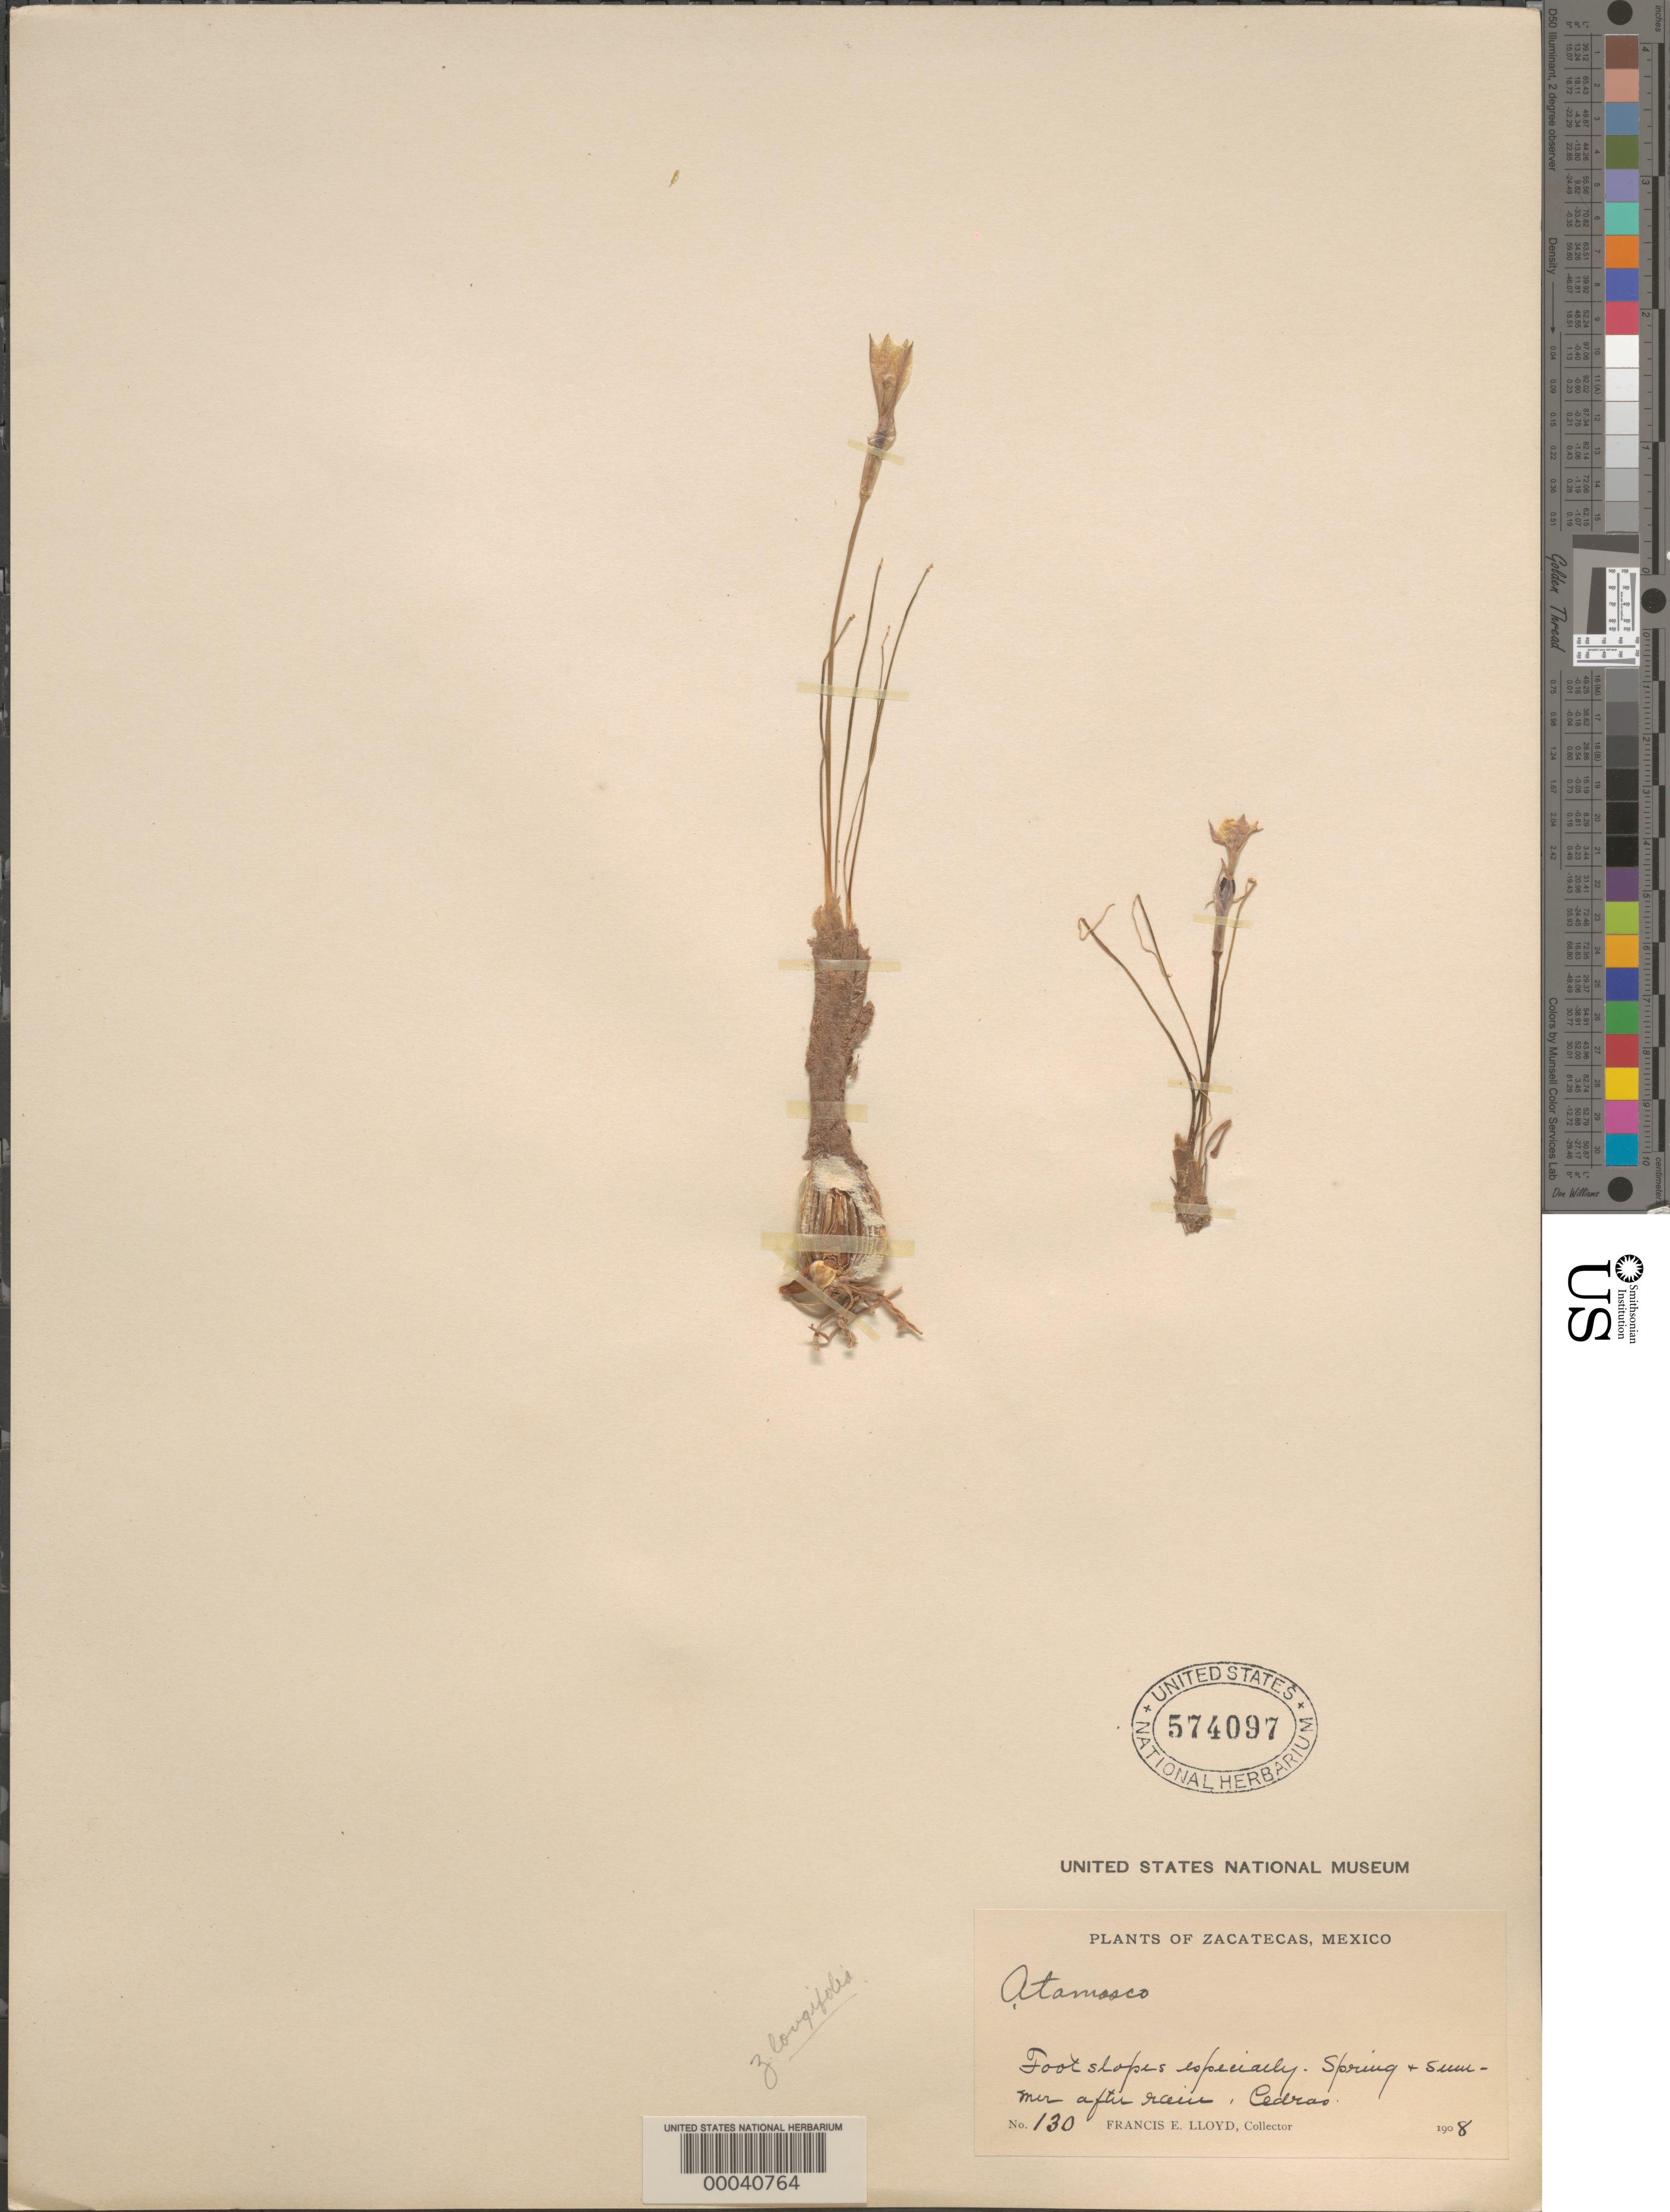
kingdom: Plantae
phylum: Tracheophyta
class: Liliopsida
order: Asparagales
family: Amaryllidaceae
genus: Zephyranthes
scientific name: Zephyranthes longifolia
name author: Hemsl.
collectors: F. E. Lloyd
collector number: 130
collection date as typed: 1908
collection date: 1908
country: Mexico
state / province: Zacatecas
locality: Cedros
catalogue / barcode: US 574097